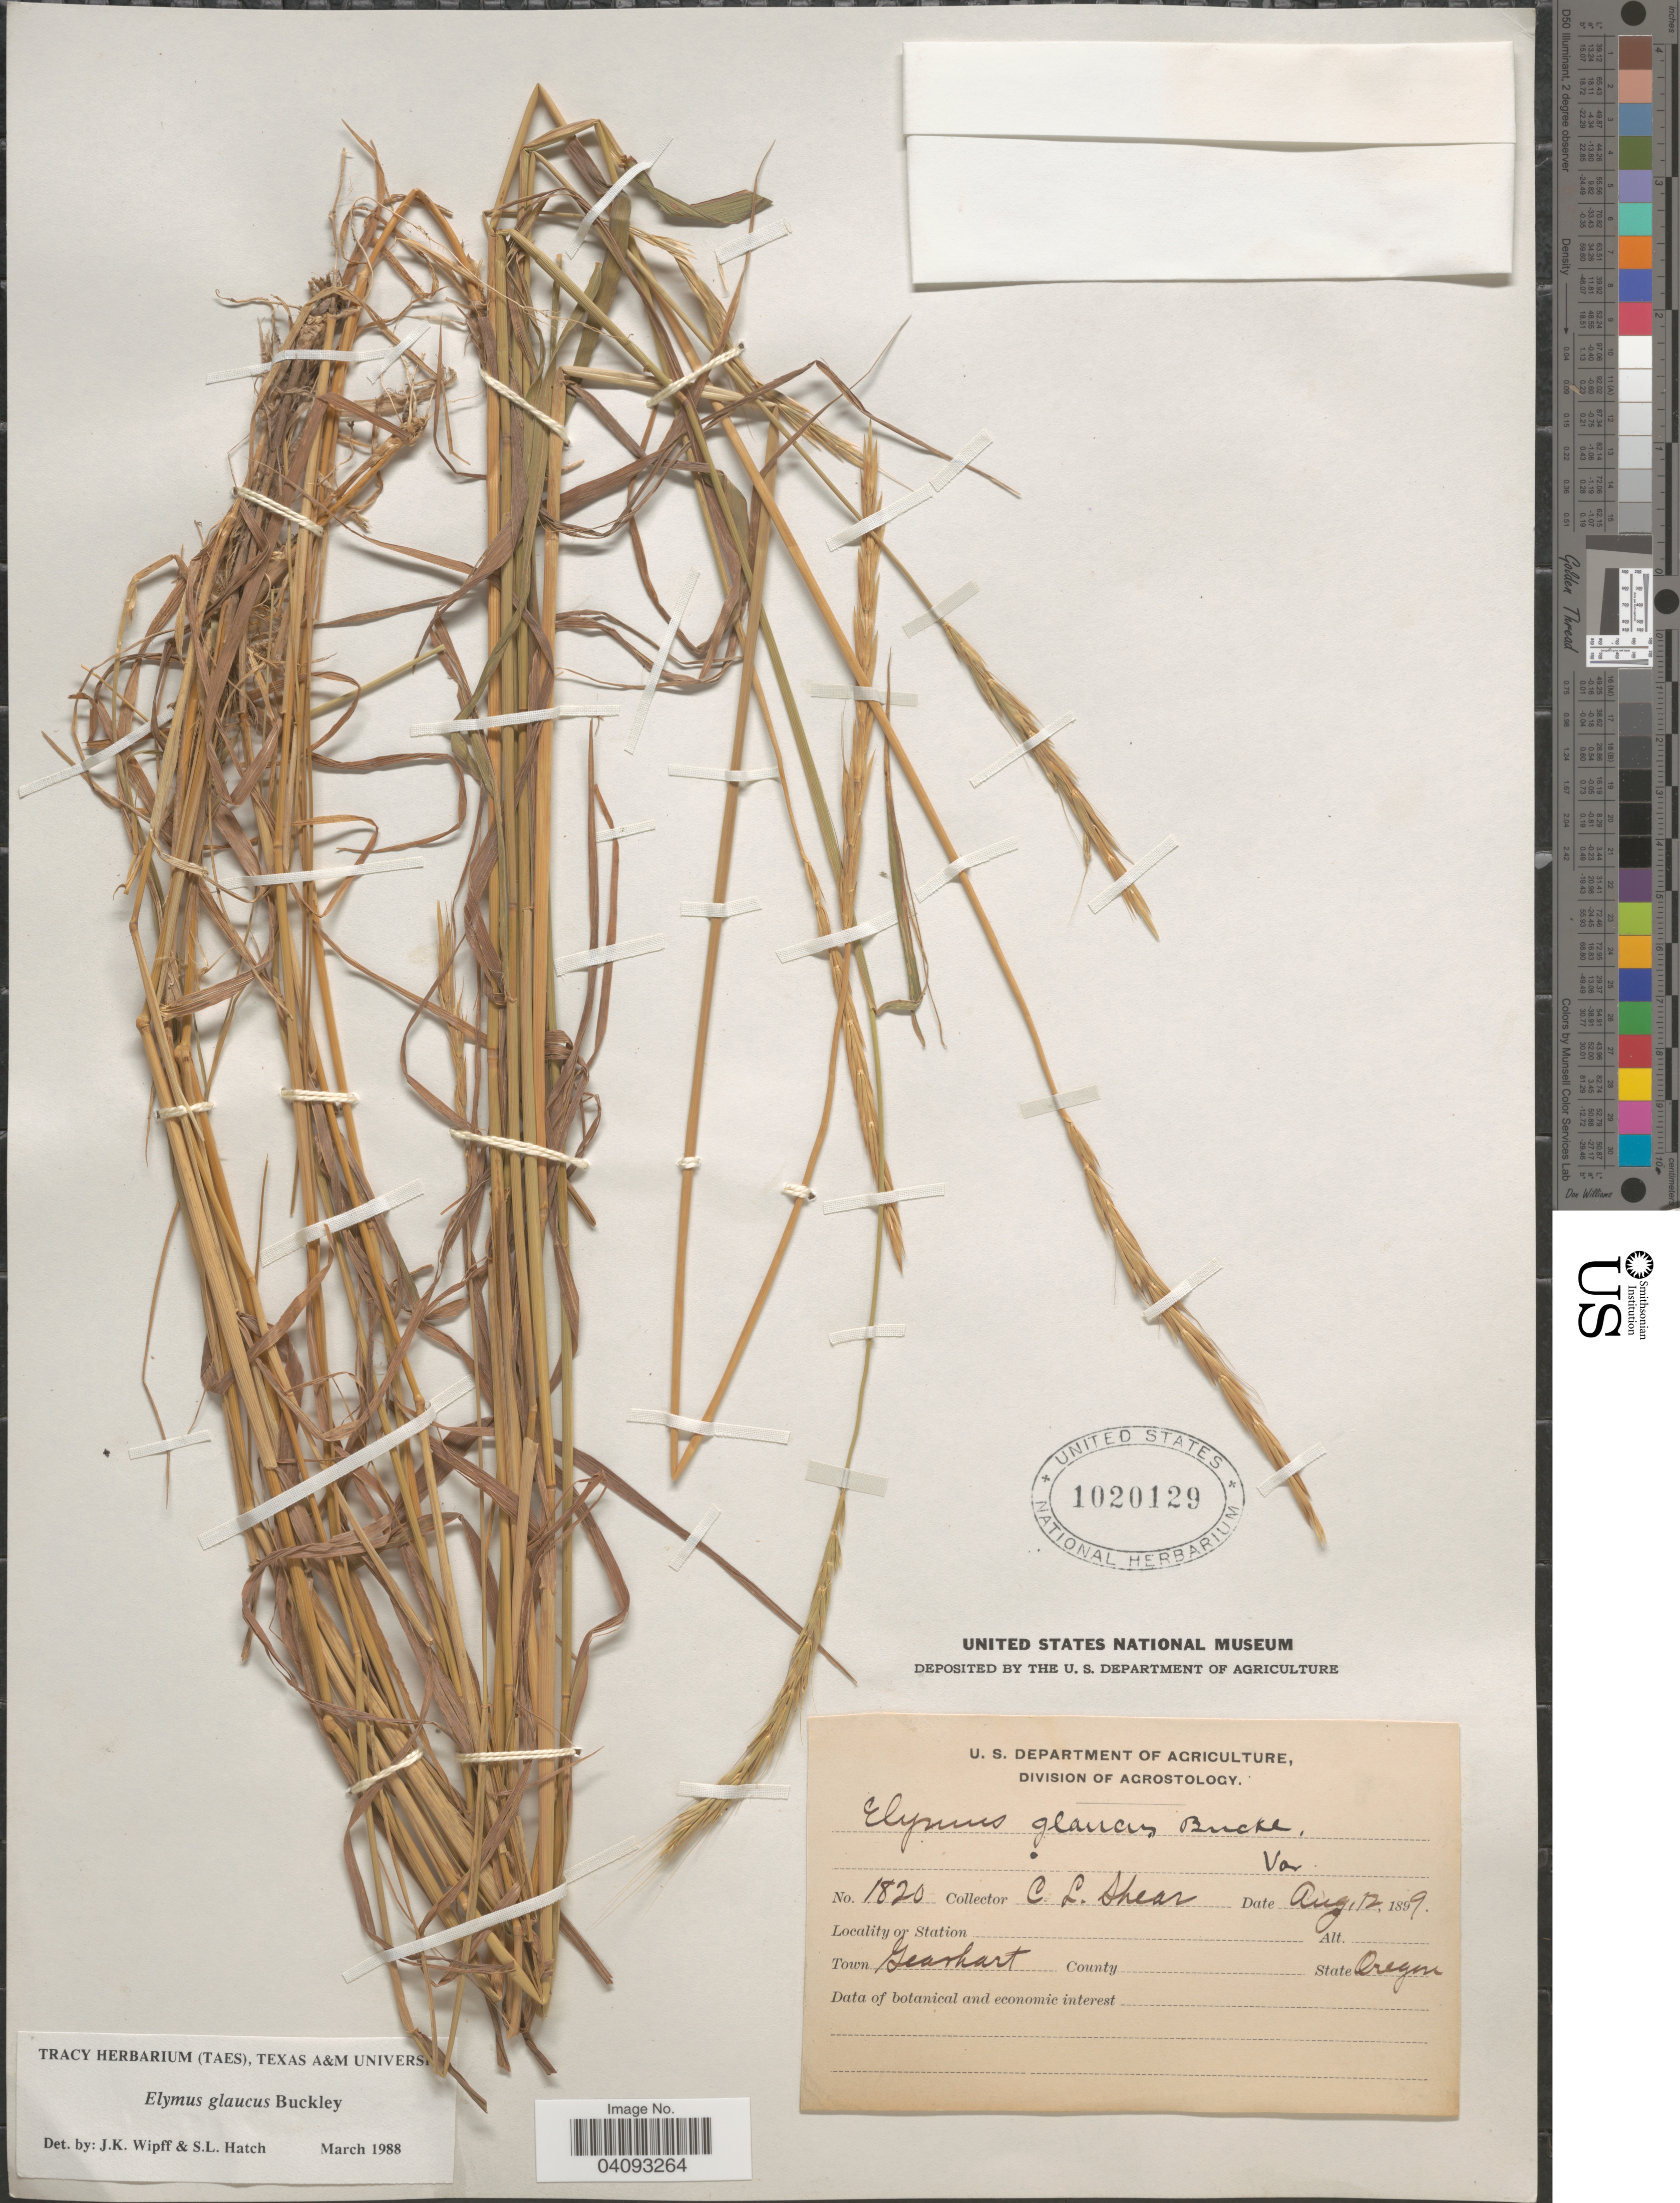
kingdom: Plantae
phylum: Tracheophyta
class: Liliopsida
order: Poales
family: Poaceae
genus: Elymus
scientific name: Elymus glaucus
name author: Buckley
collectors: C. L. Shear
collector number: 1820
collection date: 1899-08-12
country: United States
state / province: Oregon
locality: Town Gearhart.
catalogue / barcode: US 1020129